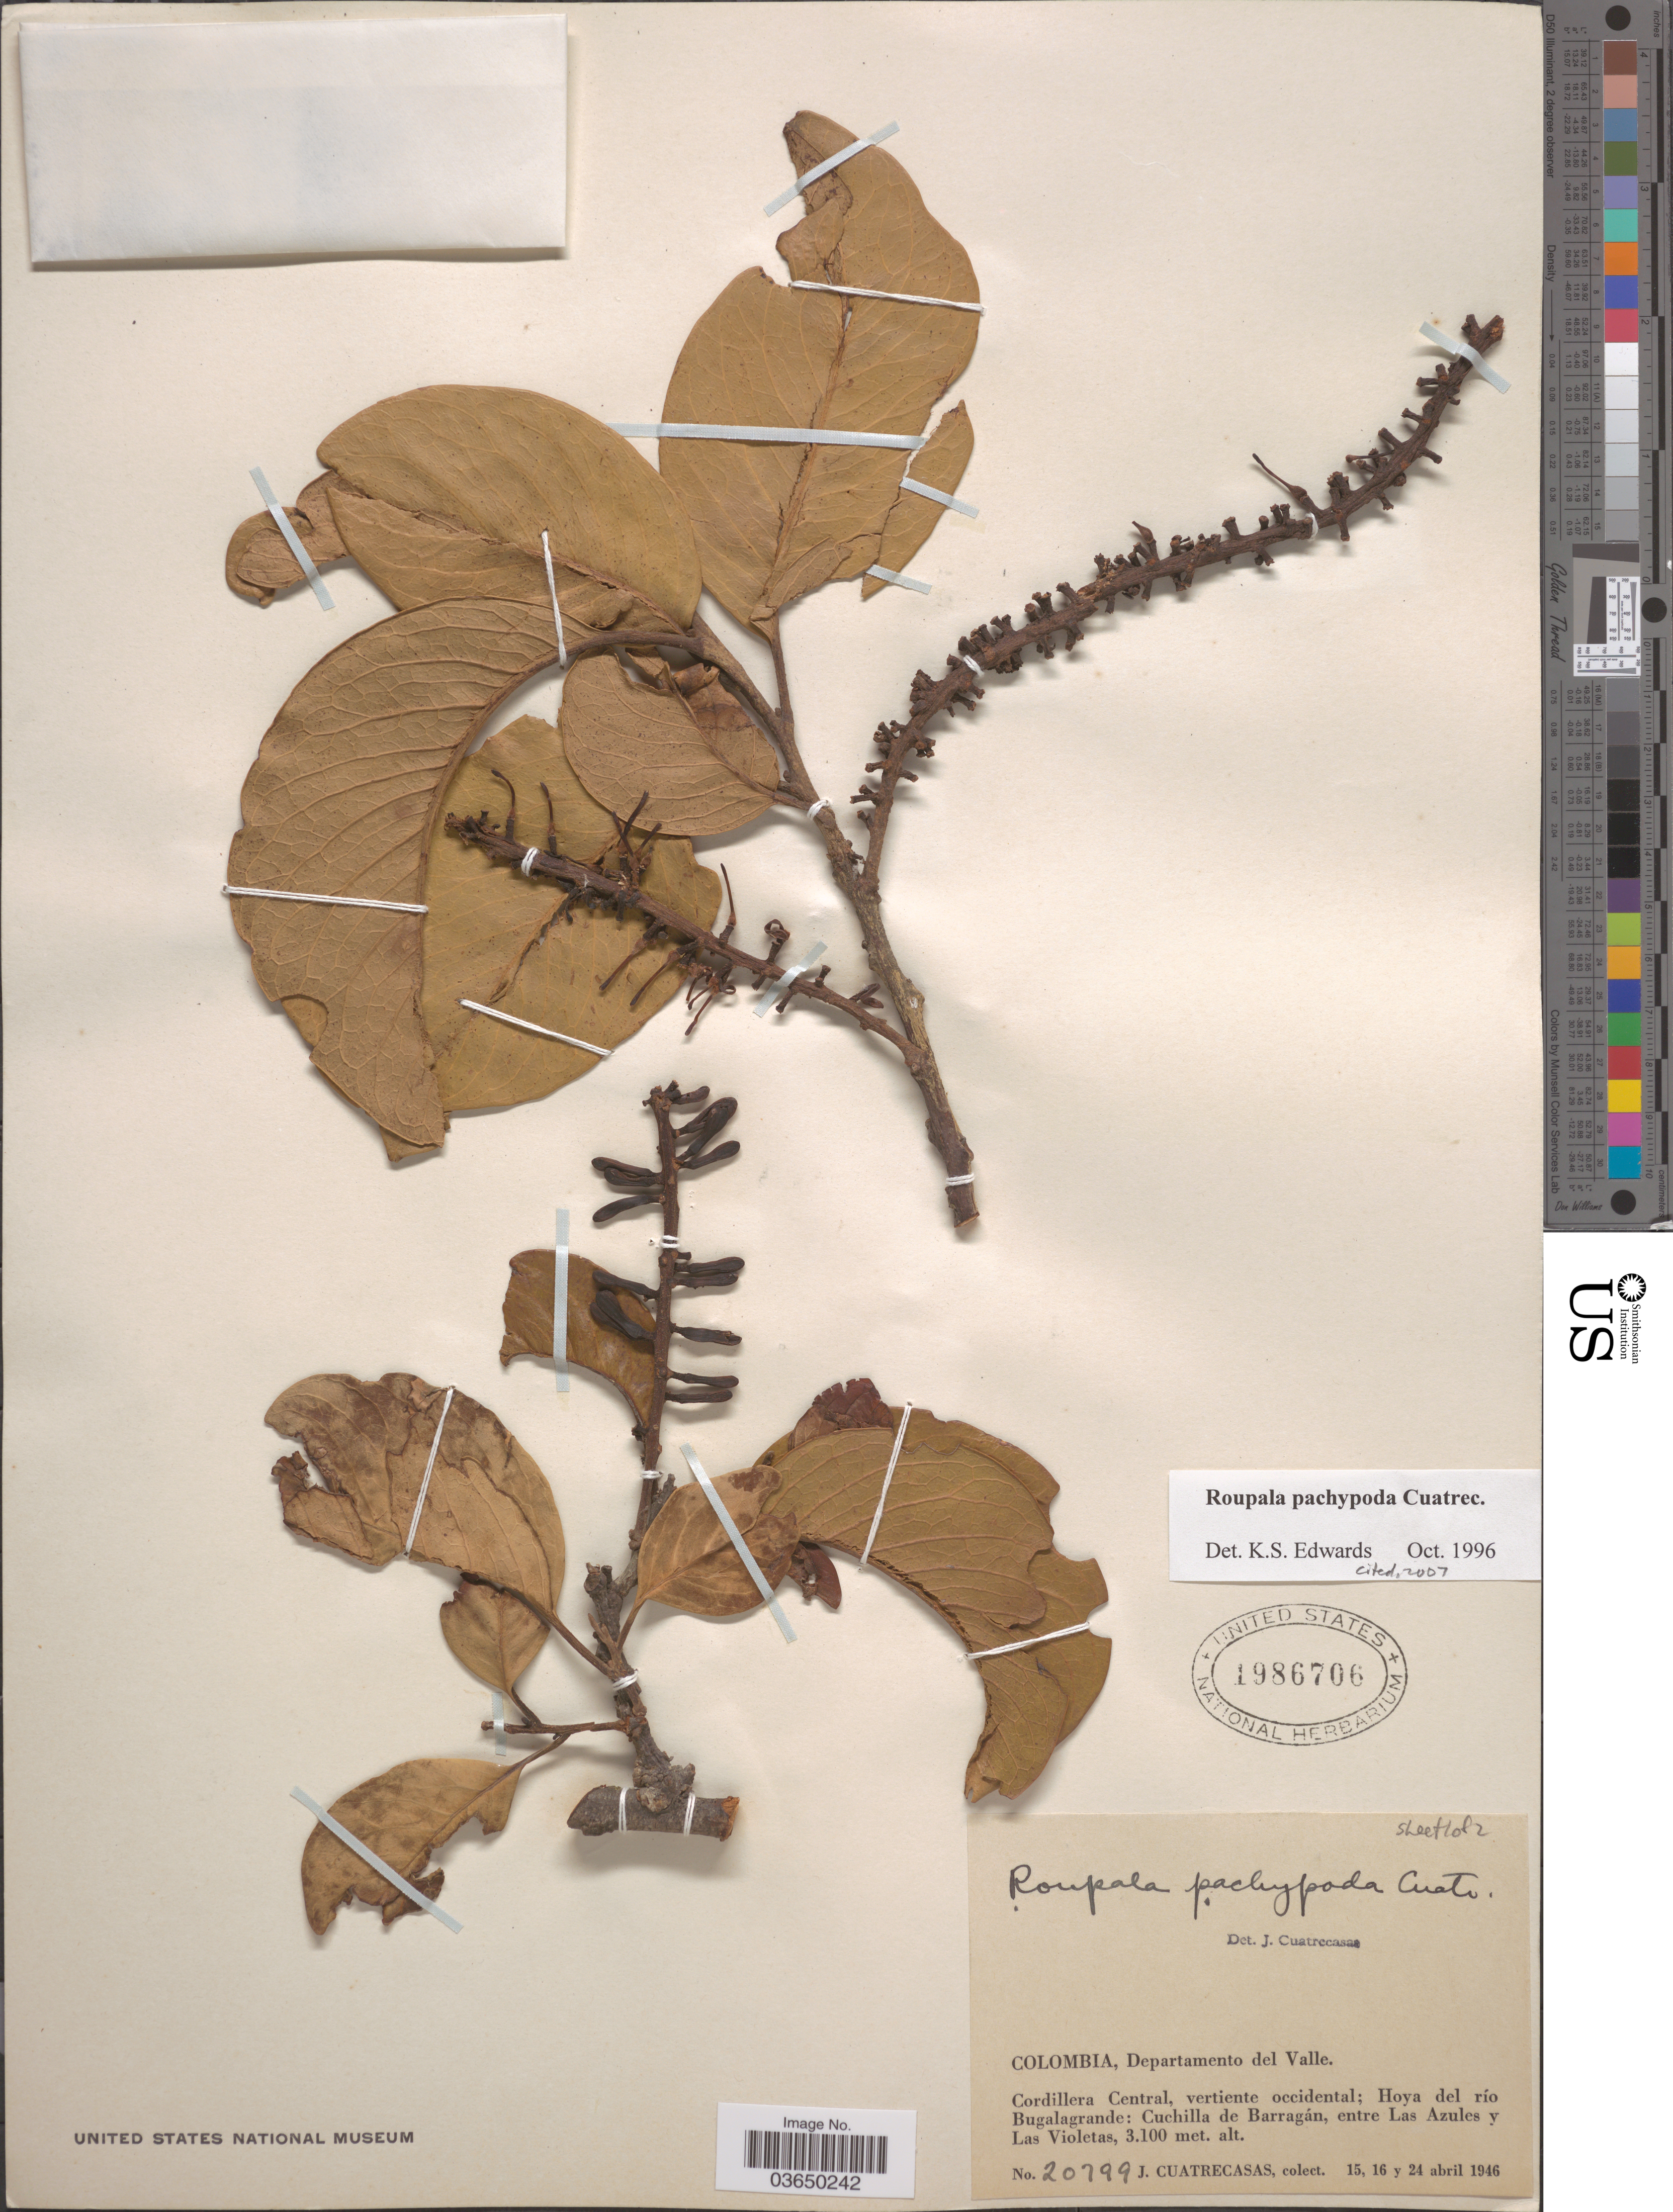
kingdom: Plantae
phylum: Tracheophyta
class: Magnoliopsida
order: Proteales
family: Proteaceae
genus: Roupala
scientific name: Roupala pachypoda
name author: Cuatrec.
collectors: J. Cuatrecasas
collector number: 20799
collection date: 1946-04-15/1946-04-24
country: Colombia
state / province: Valle del Cauca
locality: Departamento del Valle. Cordillera Central, vertiente occidental; Hoya del río Bugalagrande: Cuchilla de Barragán, entre Las Azules y Las Violetas.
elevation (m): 3100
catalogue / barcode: US 1986706